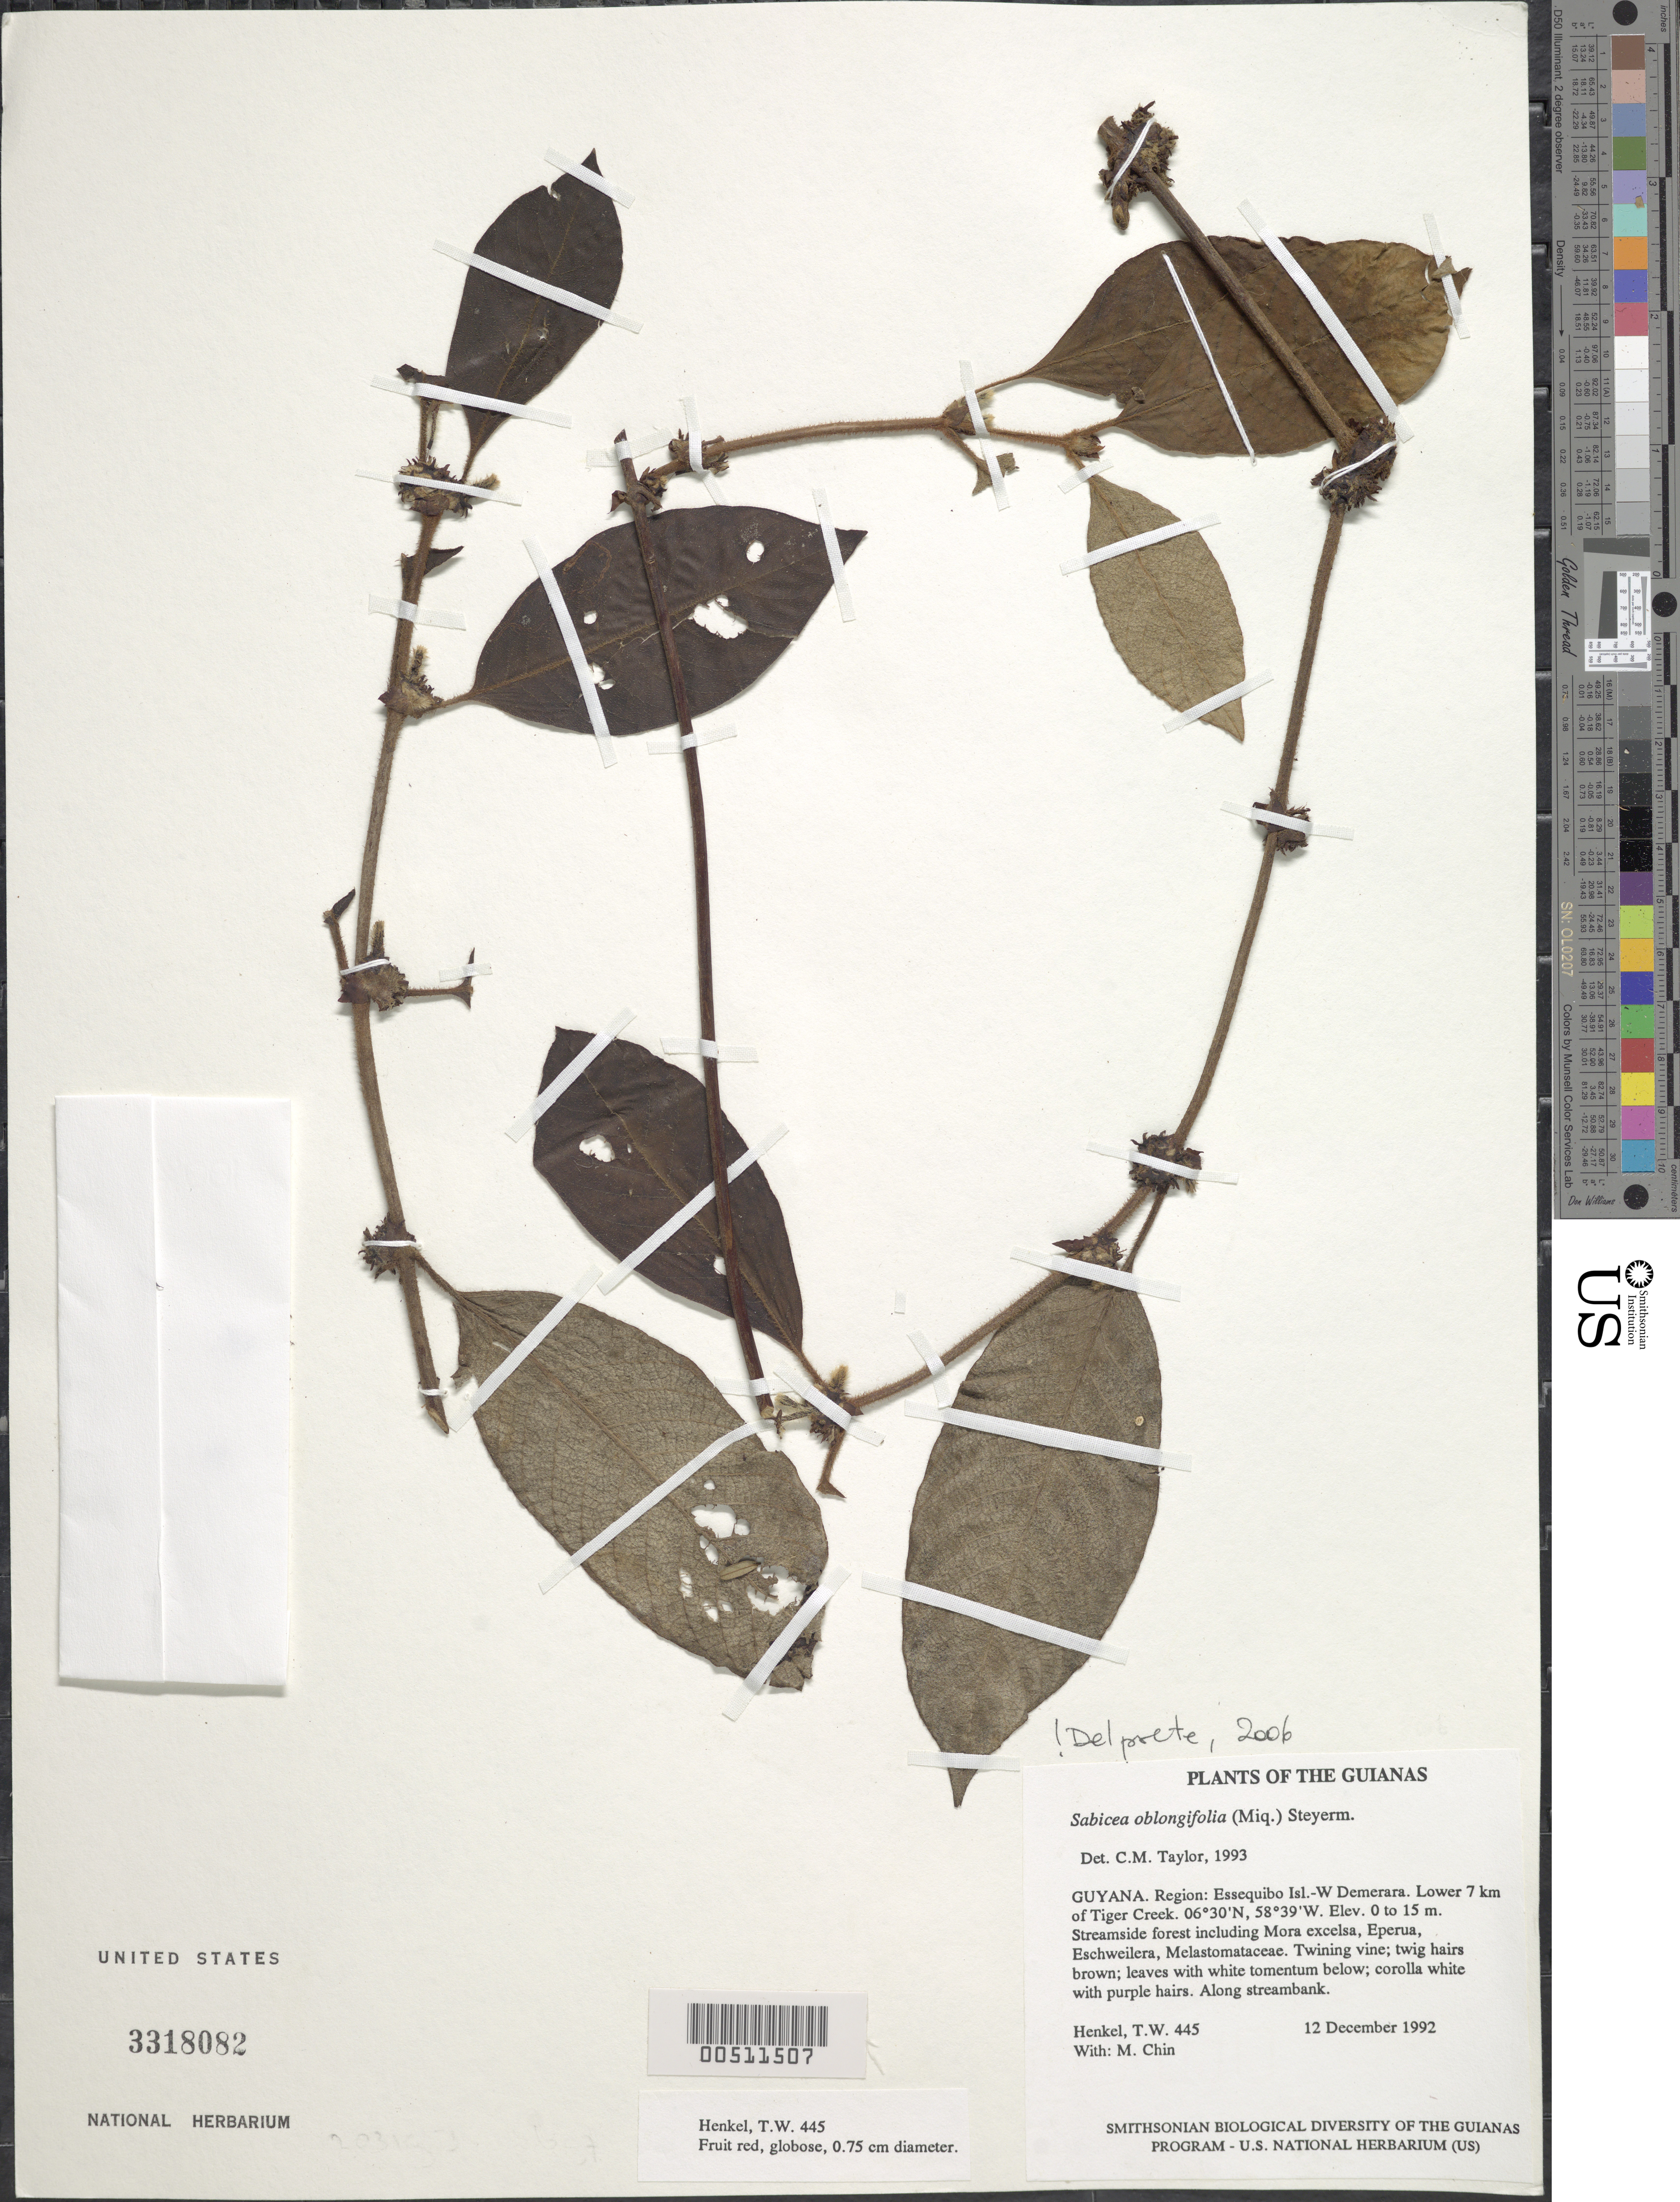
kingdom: Plantae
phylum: Tracheophyta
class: Magnoliopsida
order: Gentianales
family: Rubiaceae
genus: Sabicea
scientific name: Sabicea oblongifolia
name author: (Miq.) Steyerm.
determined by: Delprete, P. G., Herb. de Guyane Cay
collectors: T. Henkel & M. Chin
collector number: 445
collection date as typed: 12 December 1992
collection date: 1992-12-12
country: Guyana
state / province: Essequibo Isl-W. Demerara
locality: Lower 7 km of Tiger Creek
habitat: Streamside forest including Mora excelsa, Eperua, Eschweilera, Melastomataceae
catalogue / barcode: US 3318082